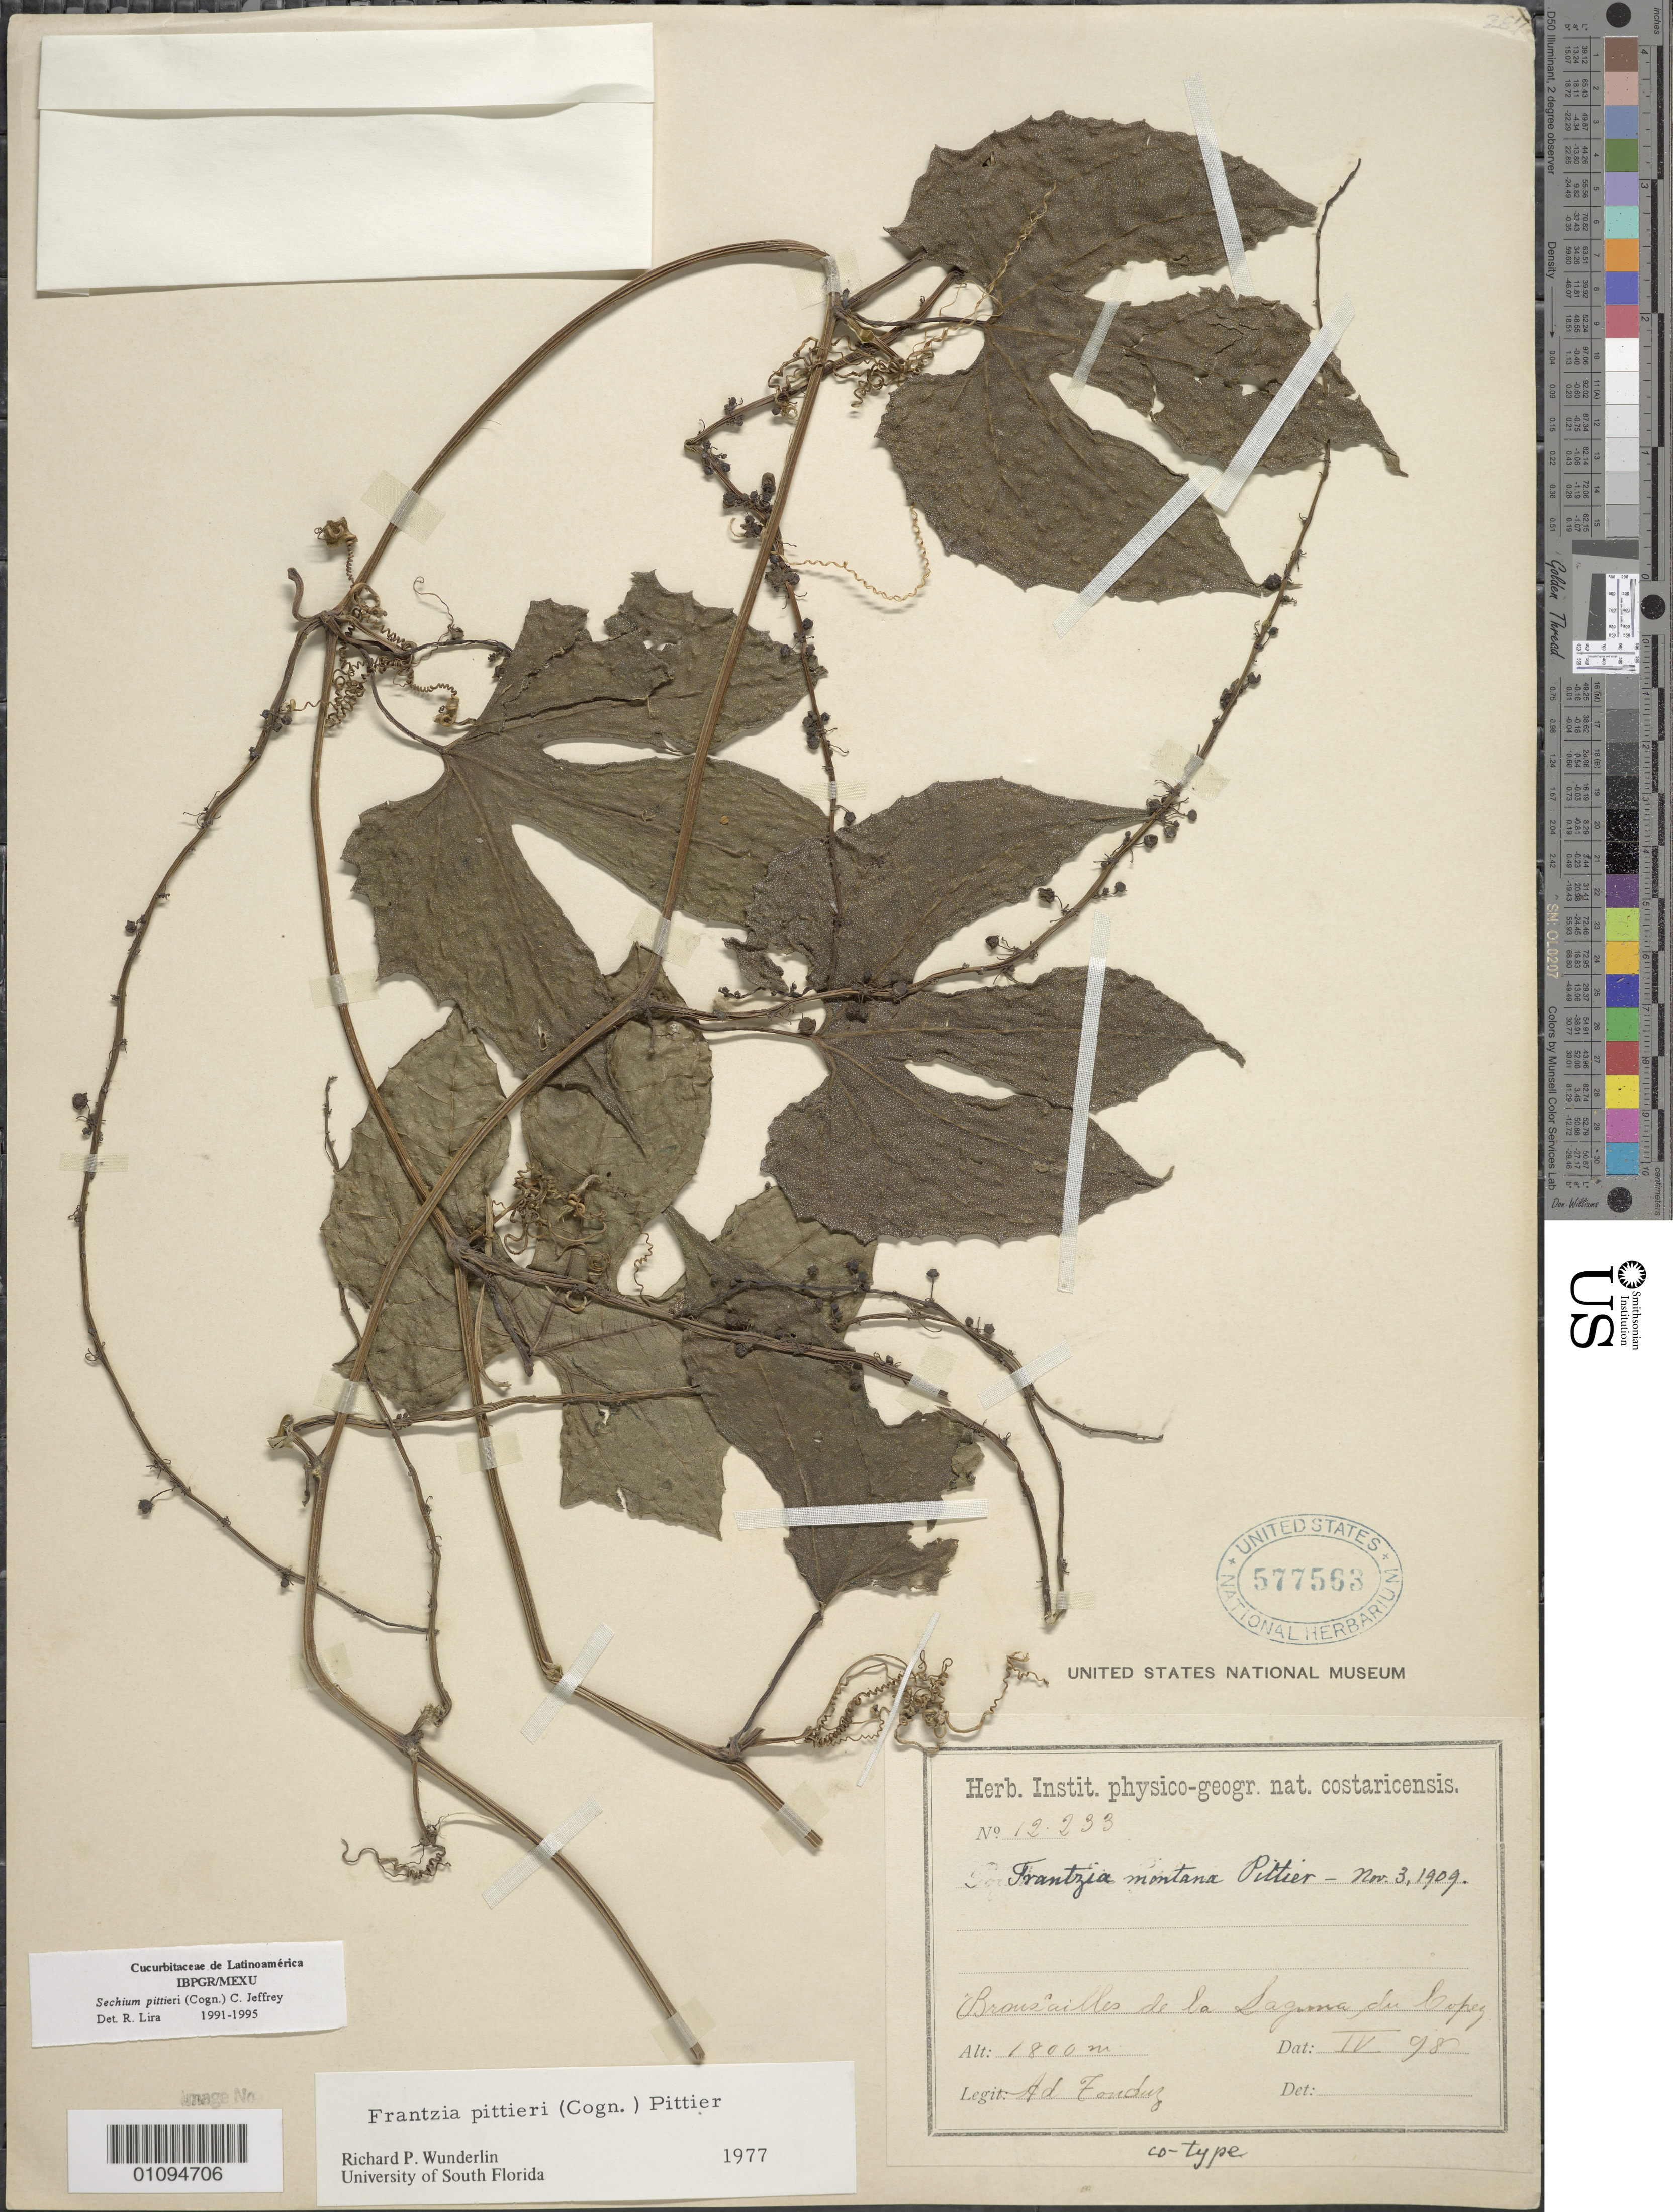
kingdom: Plantae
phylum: Tracheophyta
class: Magnoliopsida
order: Cucurbitales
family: Cucurbitaceae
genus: Sechium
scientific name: Sechium pittieri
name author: (Cogn.) C. Jeffrey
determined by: Lira, R.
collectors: A. Tonduz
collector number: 12233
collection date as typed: Apr 1898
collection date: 1898-04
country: Costa Rica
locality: Copey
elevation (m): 1800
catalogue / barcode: US 577563